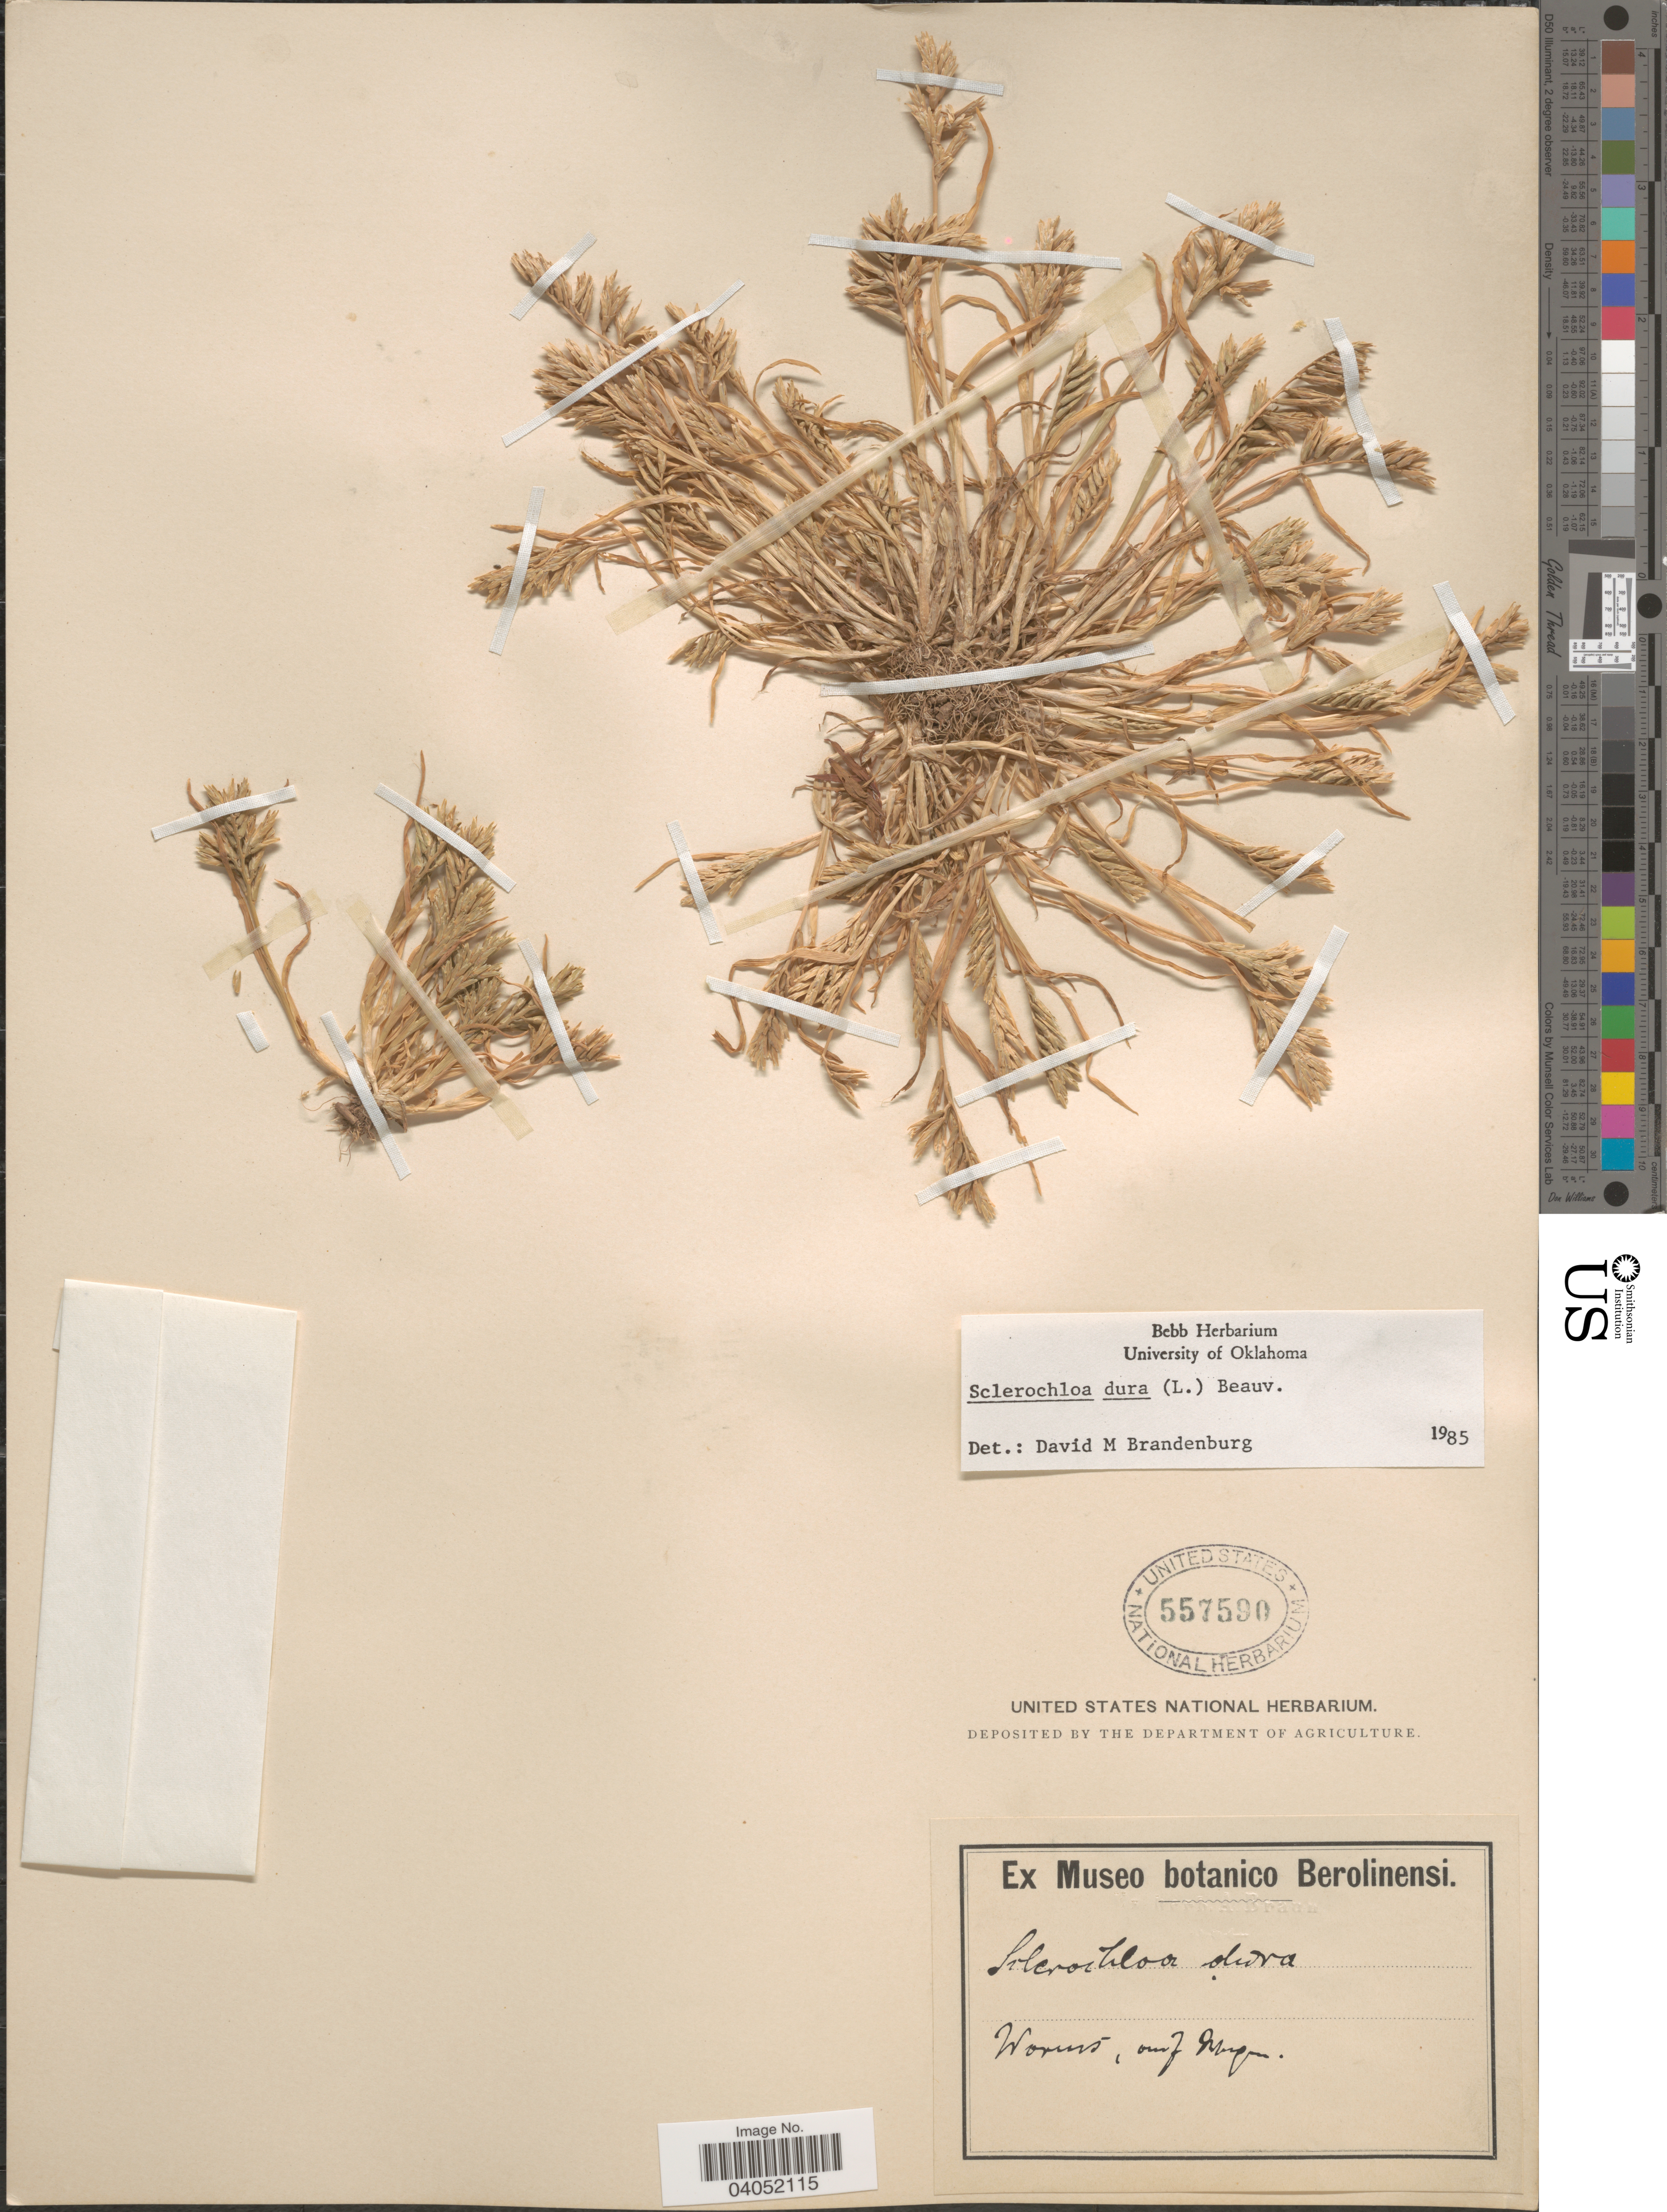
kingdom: Plantae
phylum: Tracheophyta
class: Liliopsida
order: Poales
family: Poaceae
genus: Sclerochloa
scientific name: Sclerochloa dura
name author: (L.) P. Beauv.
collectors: ex herb. A. Braun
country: Germany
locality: Worms[interpreted], [illegible text].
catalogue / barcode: US 557590